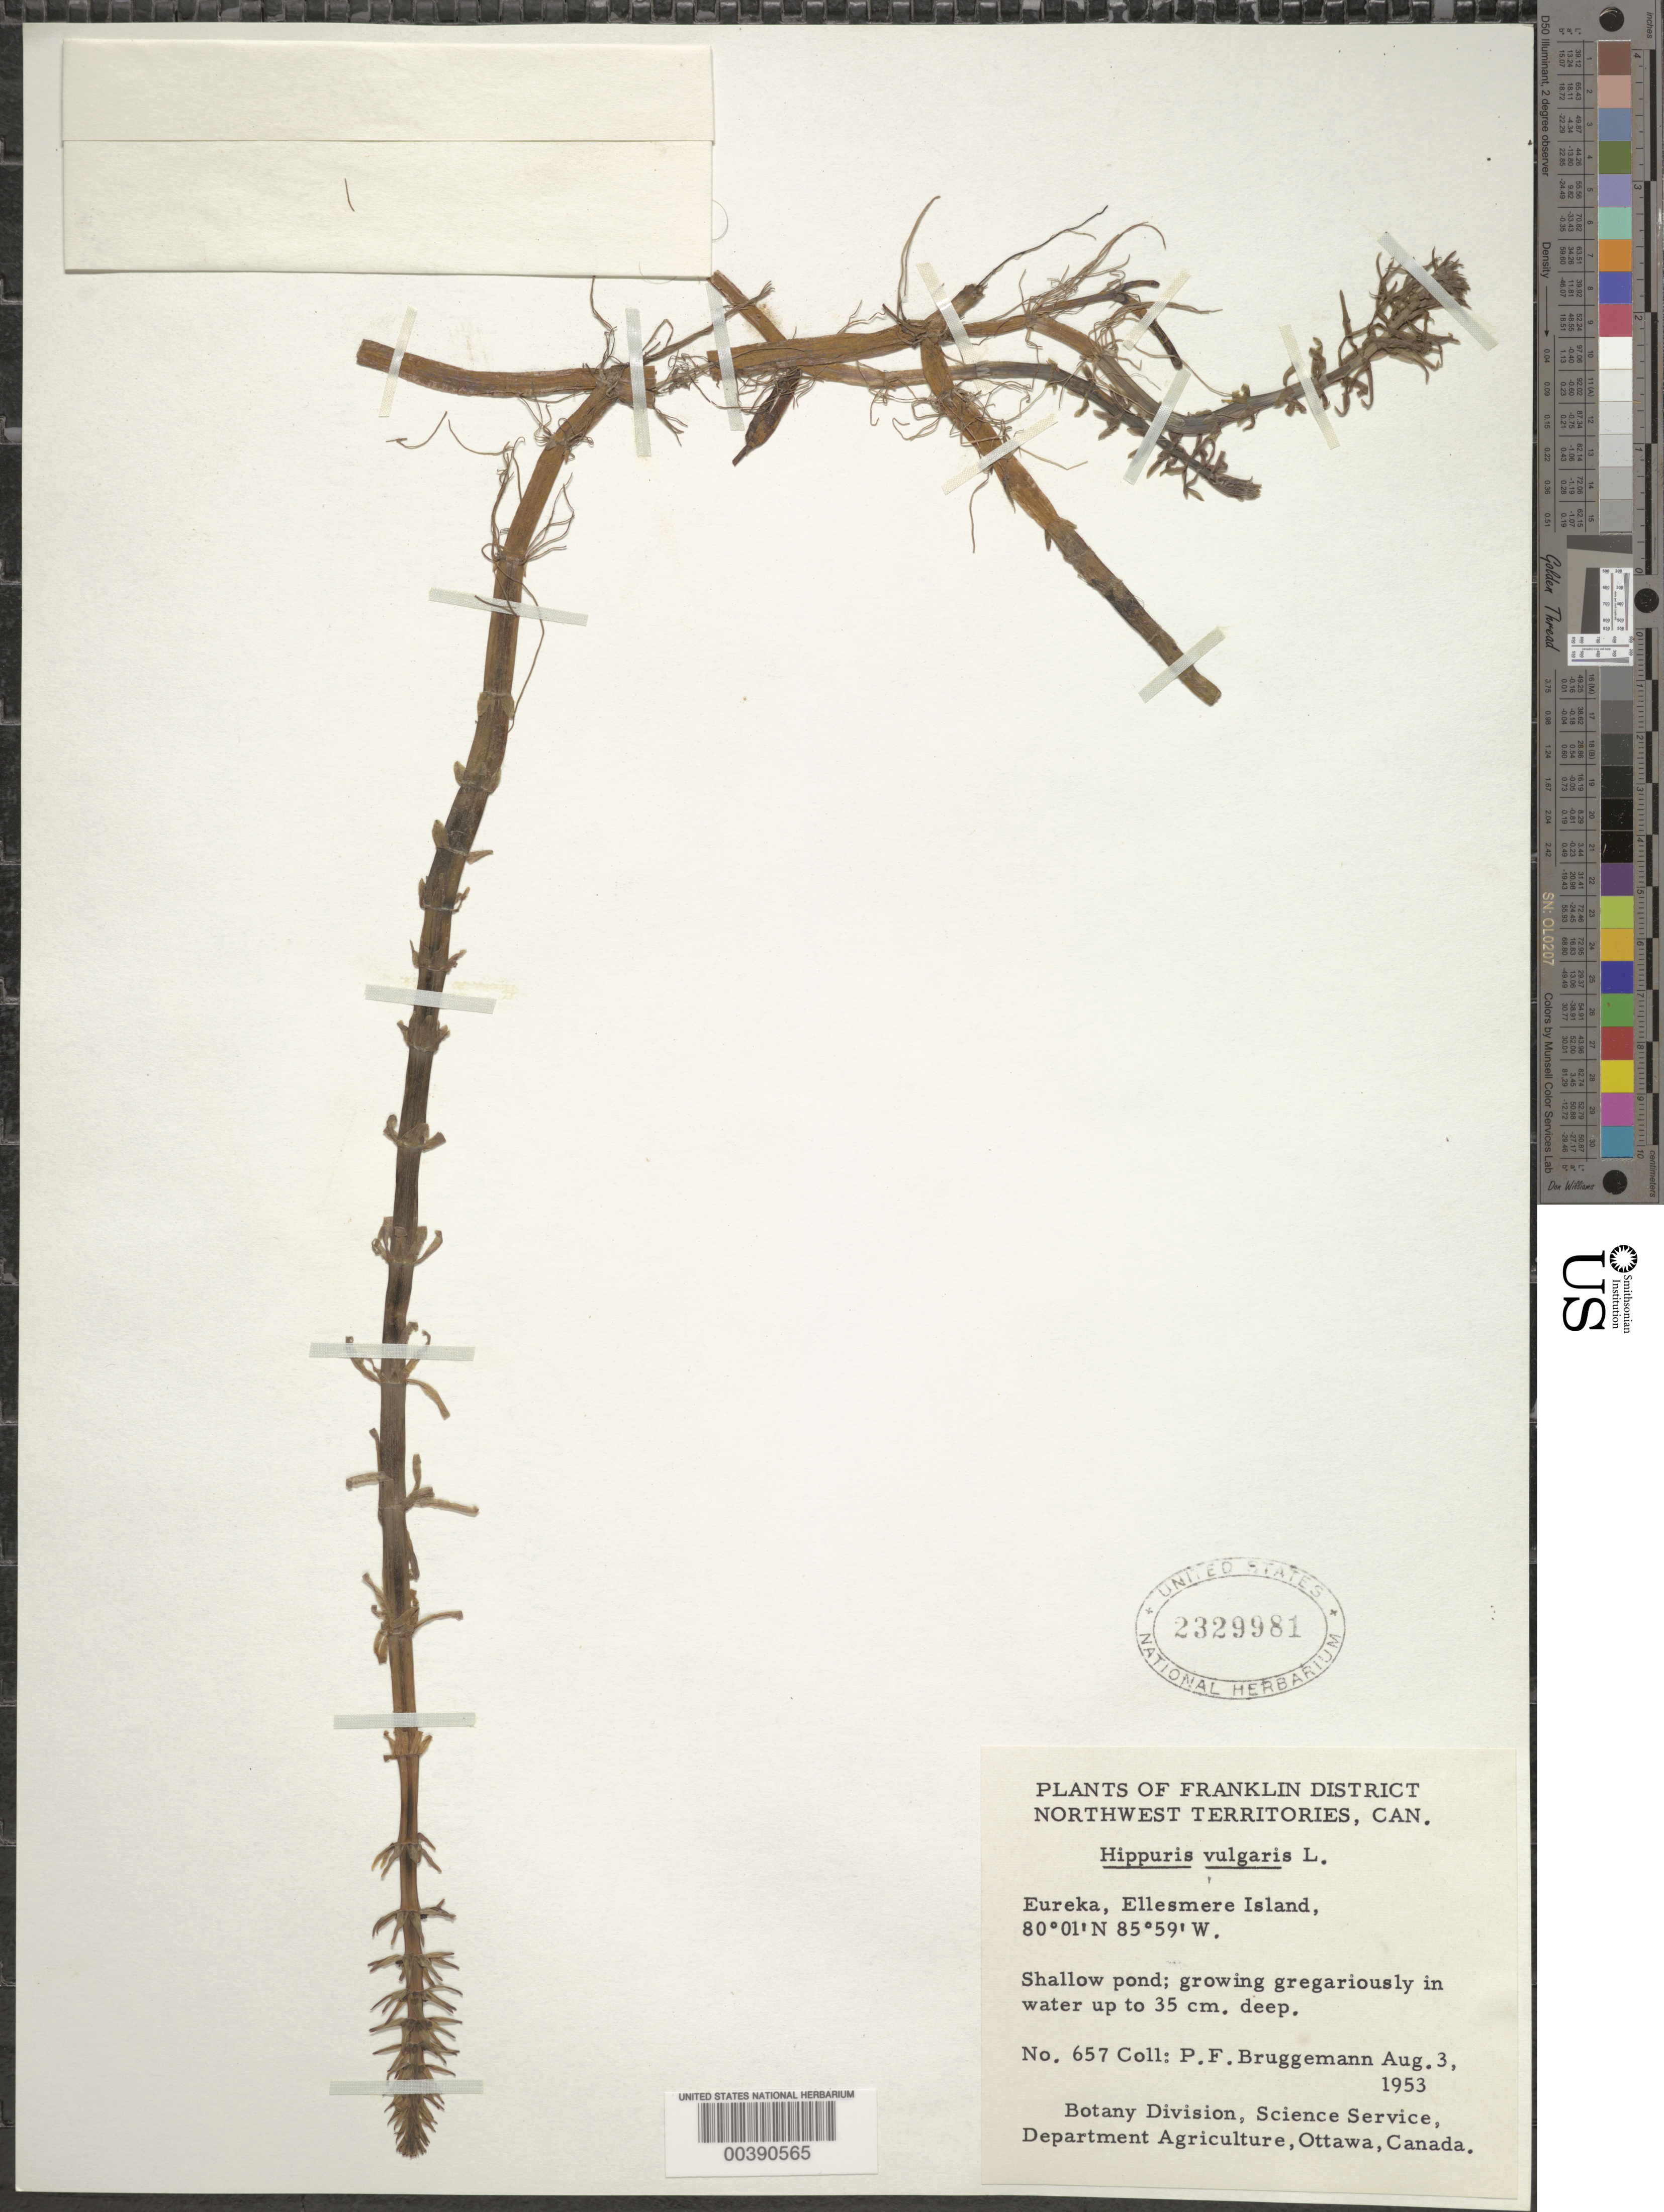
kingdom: Plantae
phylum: Tracheophyta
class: Magnoliopsida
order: Lamiales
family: Plantaginaceae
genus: Hippuris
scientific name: Hippuris vulgaris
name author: L.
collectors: P. Bruggemann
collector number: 657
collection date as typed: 03 Aug 1953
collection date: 1953-08-03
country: Canada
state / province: Northwest Territories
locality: Franklin dist., ellesmere i., eureka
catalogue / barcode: US 2329981